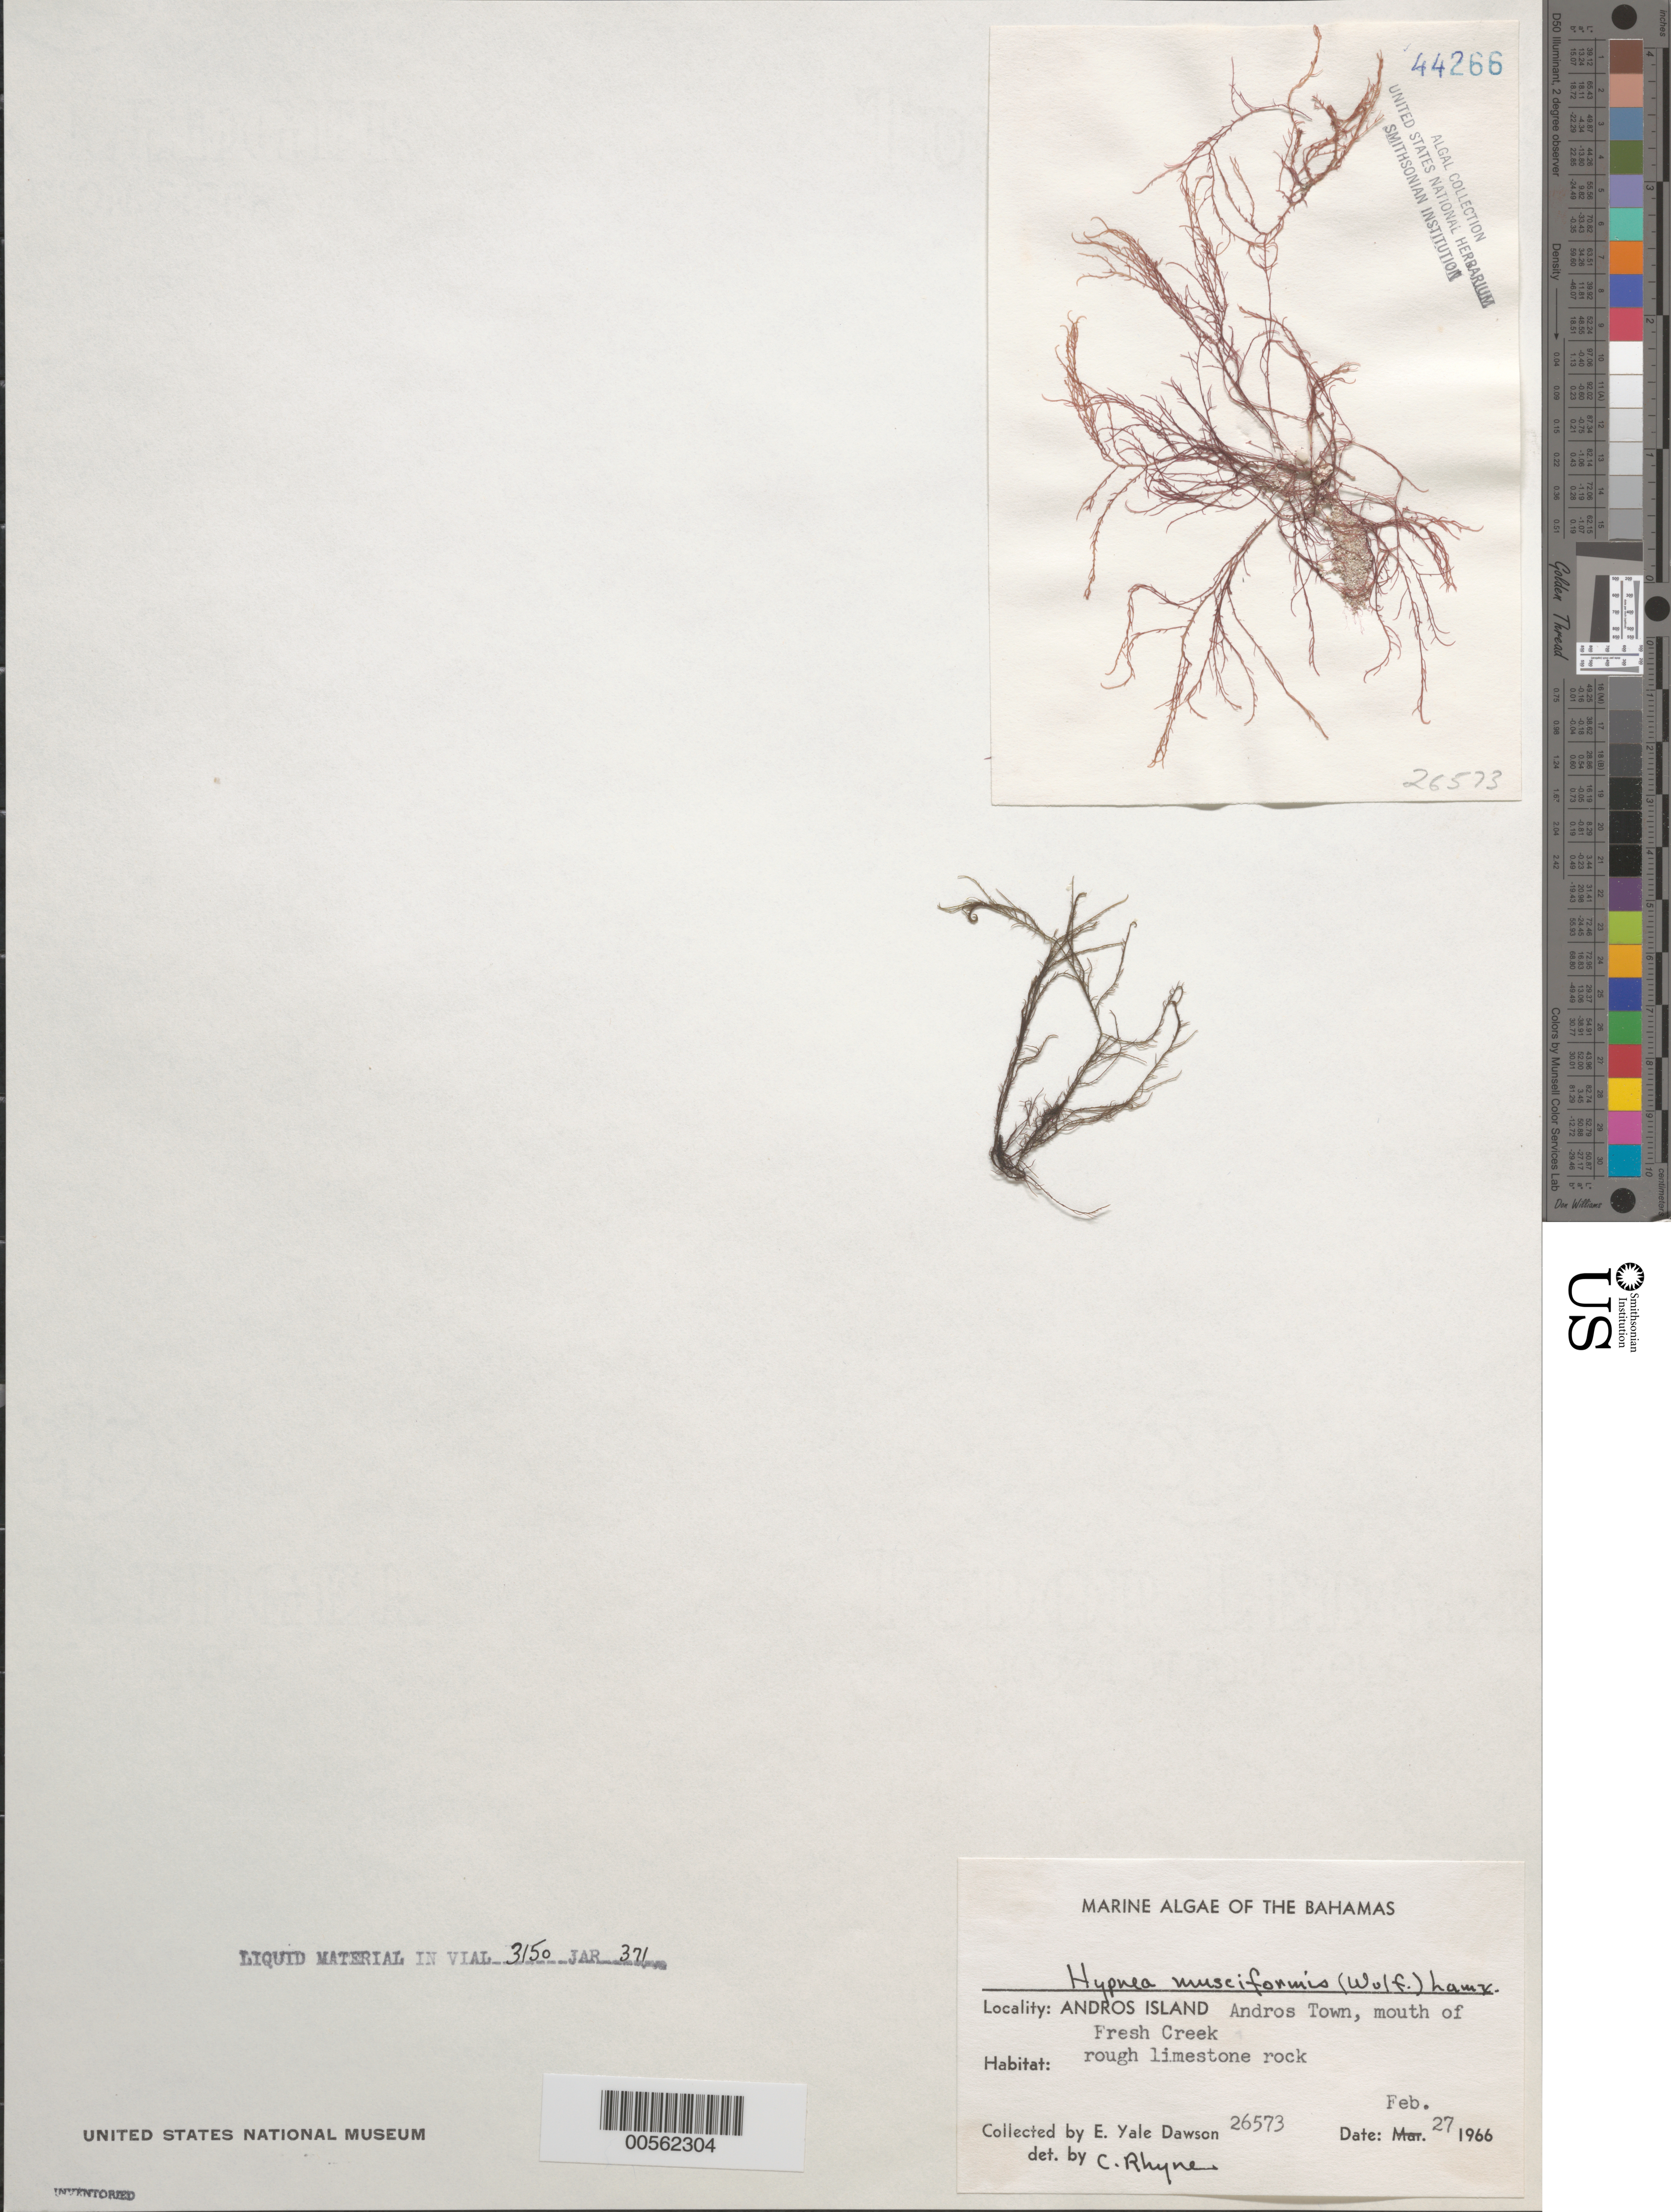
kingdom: Plantae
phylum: Rhodophyta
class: Florideophyceae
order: Gigartinales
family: Cystocloniaceae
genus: Hypnea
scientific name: Hypnea musciformis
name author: (Wulfen) J.V.Lamouroux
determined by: Rhyne, C. F.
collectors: E. Y. Dawson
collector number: EYD 26573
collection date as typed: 27 Feb 1966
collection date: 1966-02-27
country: Bahamas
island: Andros Island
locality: Fresh Creek mouth, Andros Town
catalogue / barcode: US 44266